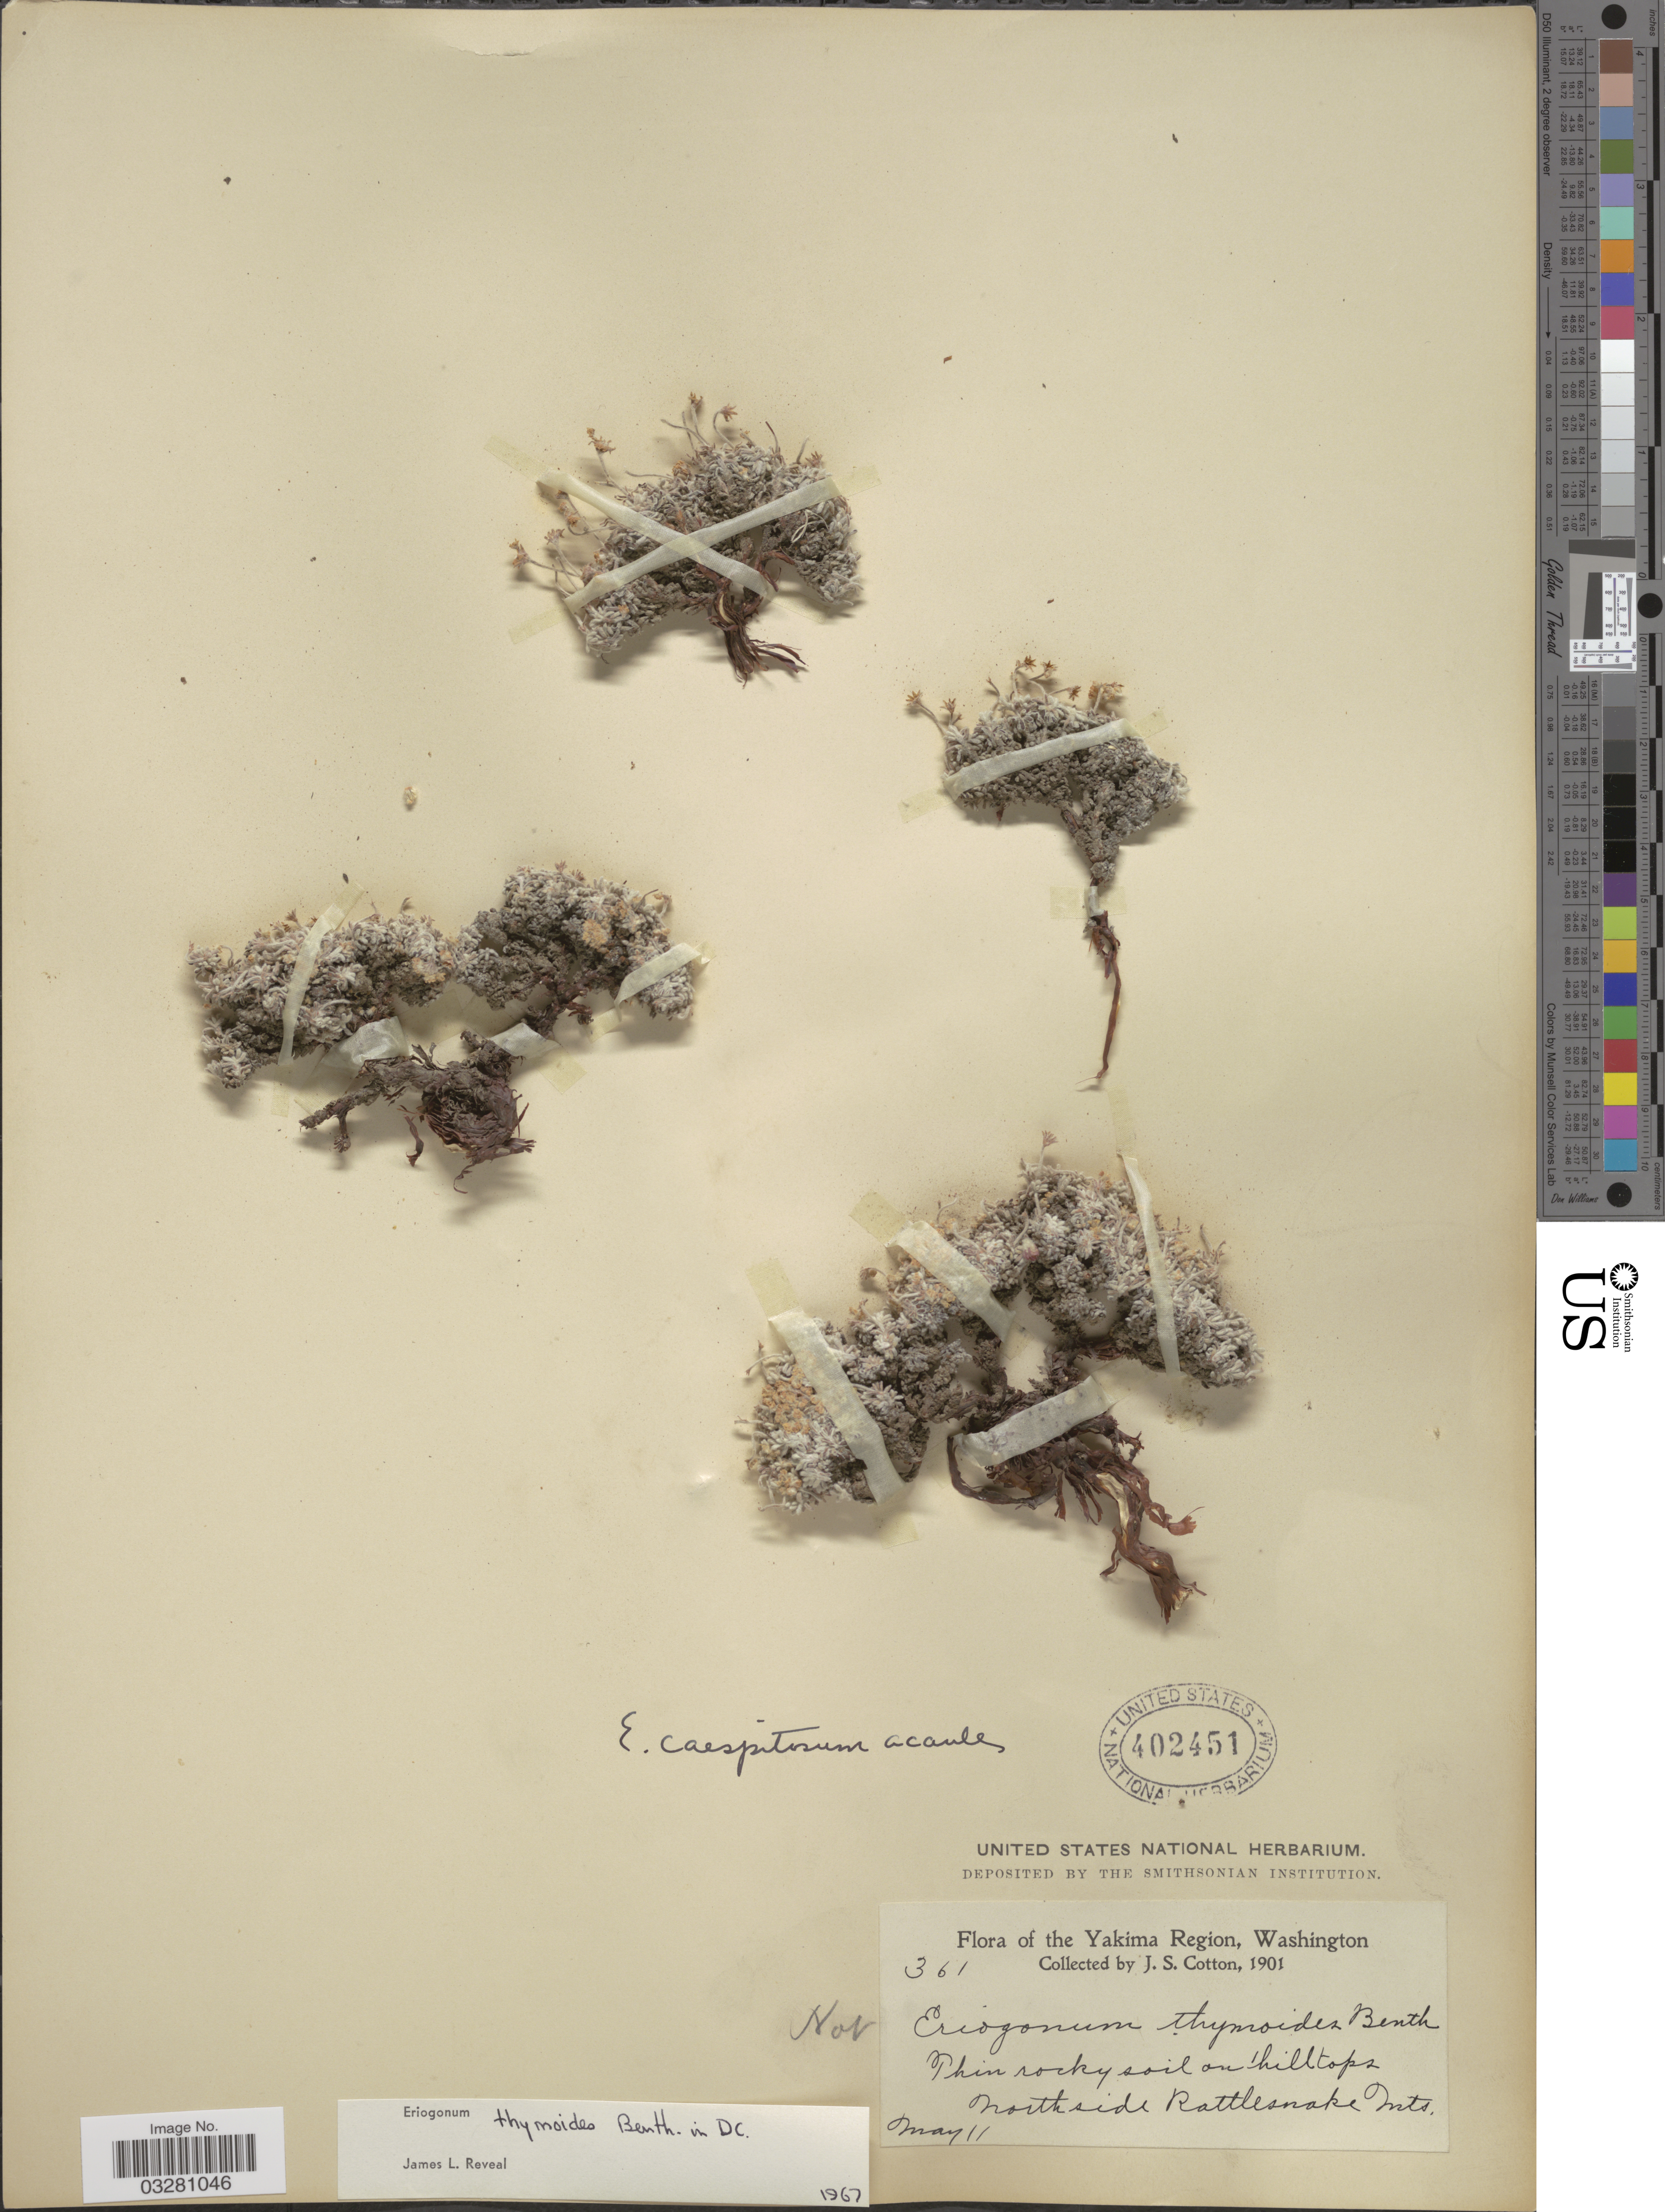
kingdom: Plantae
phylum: Tracheophyta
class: Magnoliopsida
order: Caryophyllales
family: Polygonaceae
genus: Eriogonum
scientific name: Eriogonum thymoides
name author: Benth. in DC.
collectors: J. S. Cotton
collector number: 361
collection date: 1901-05-11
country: United States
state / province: Washington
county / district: Yakima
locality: Yakima Region. North side Rattlesnake Mts.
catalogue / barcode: US 402451